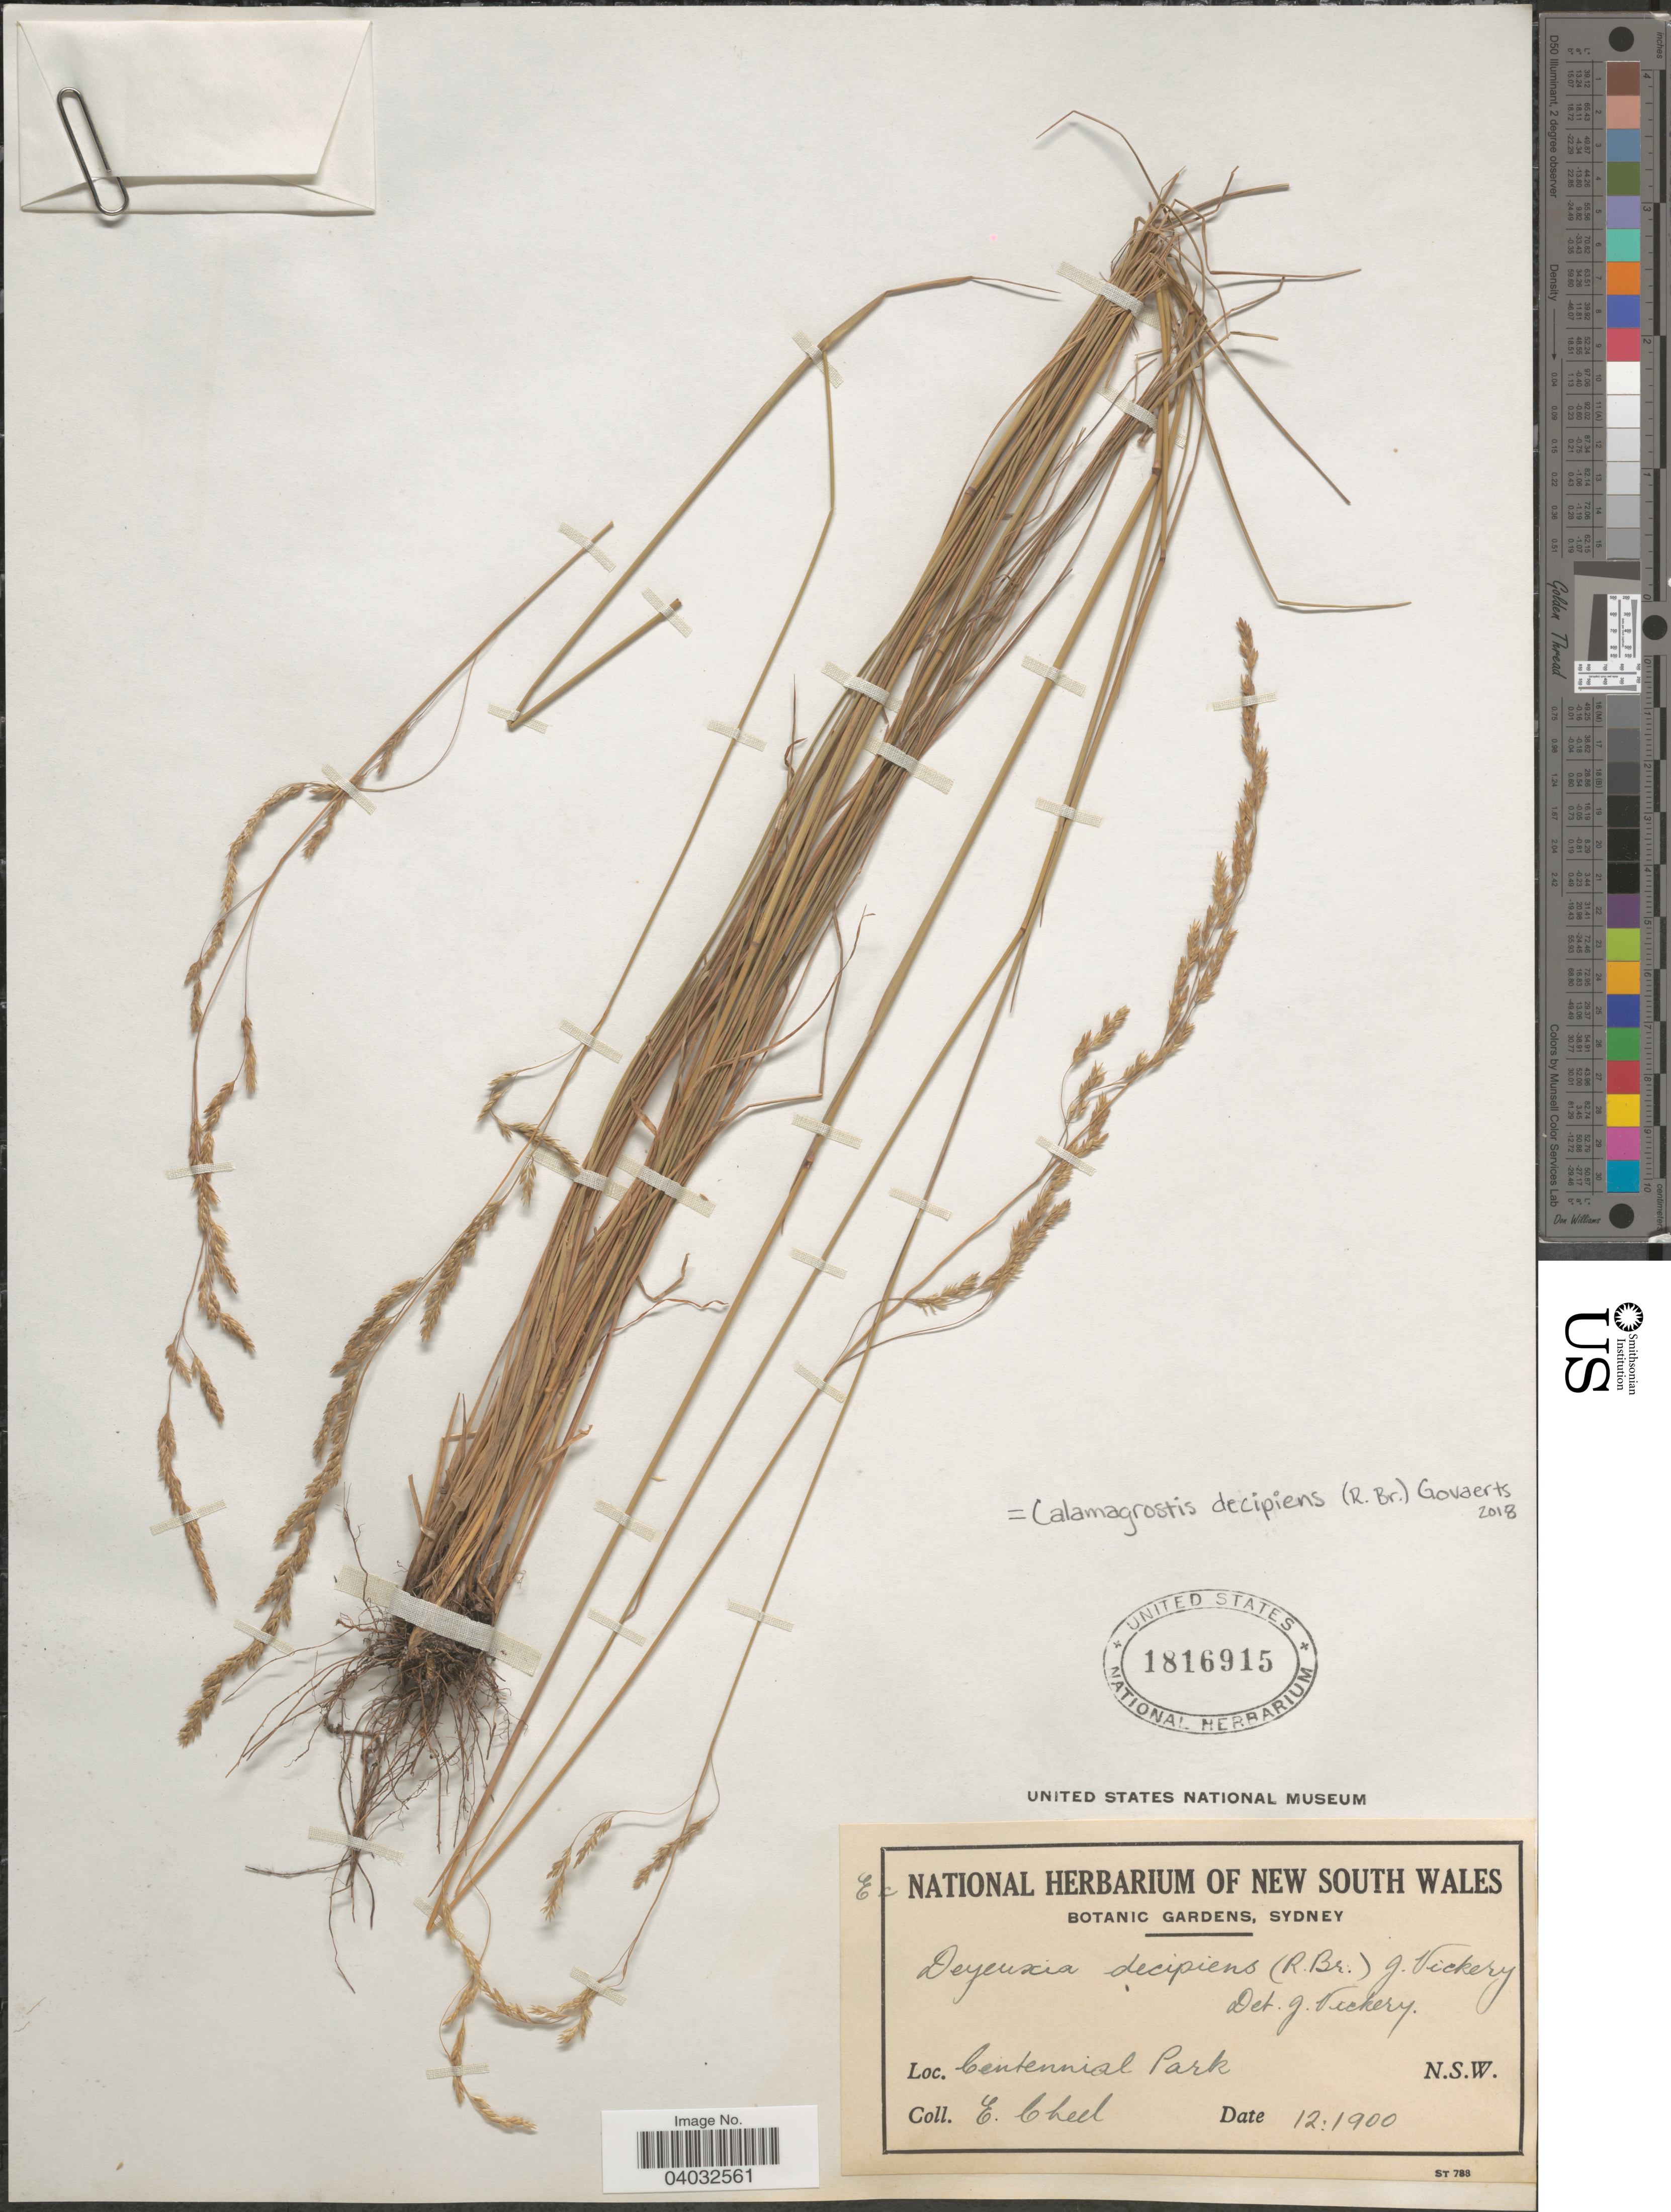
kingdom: Plantae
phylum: Tracheophyta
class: Liliopsida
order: Poales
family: Poaceae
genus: Calamagrostis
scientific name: Calamagrostis decipiens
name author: (R. Br.) Govaerts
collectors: E. Cheel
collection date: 1900-12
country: Australia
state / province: New South Wales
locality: Centennial Park.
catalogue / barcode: US 1816915